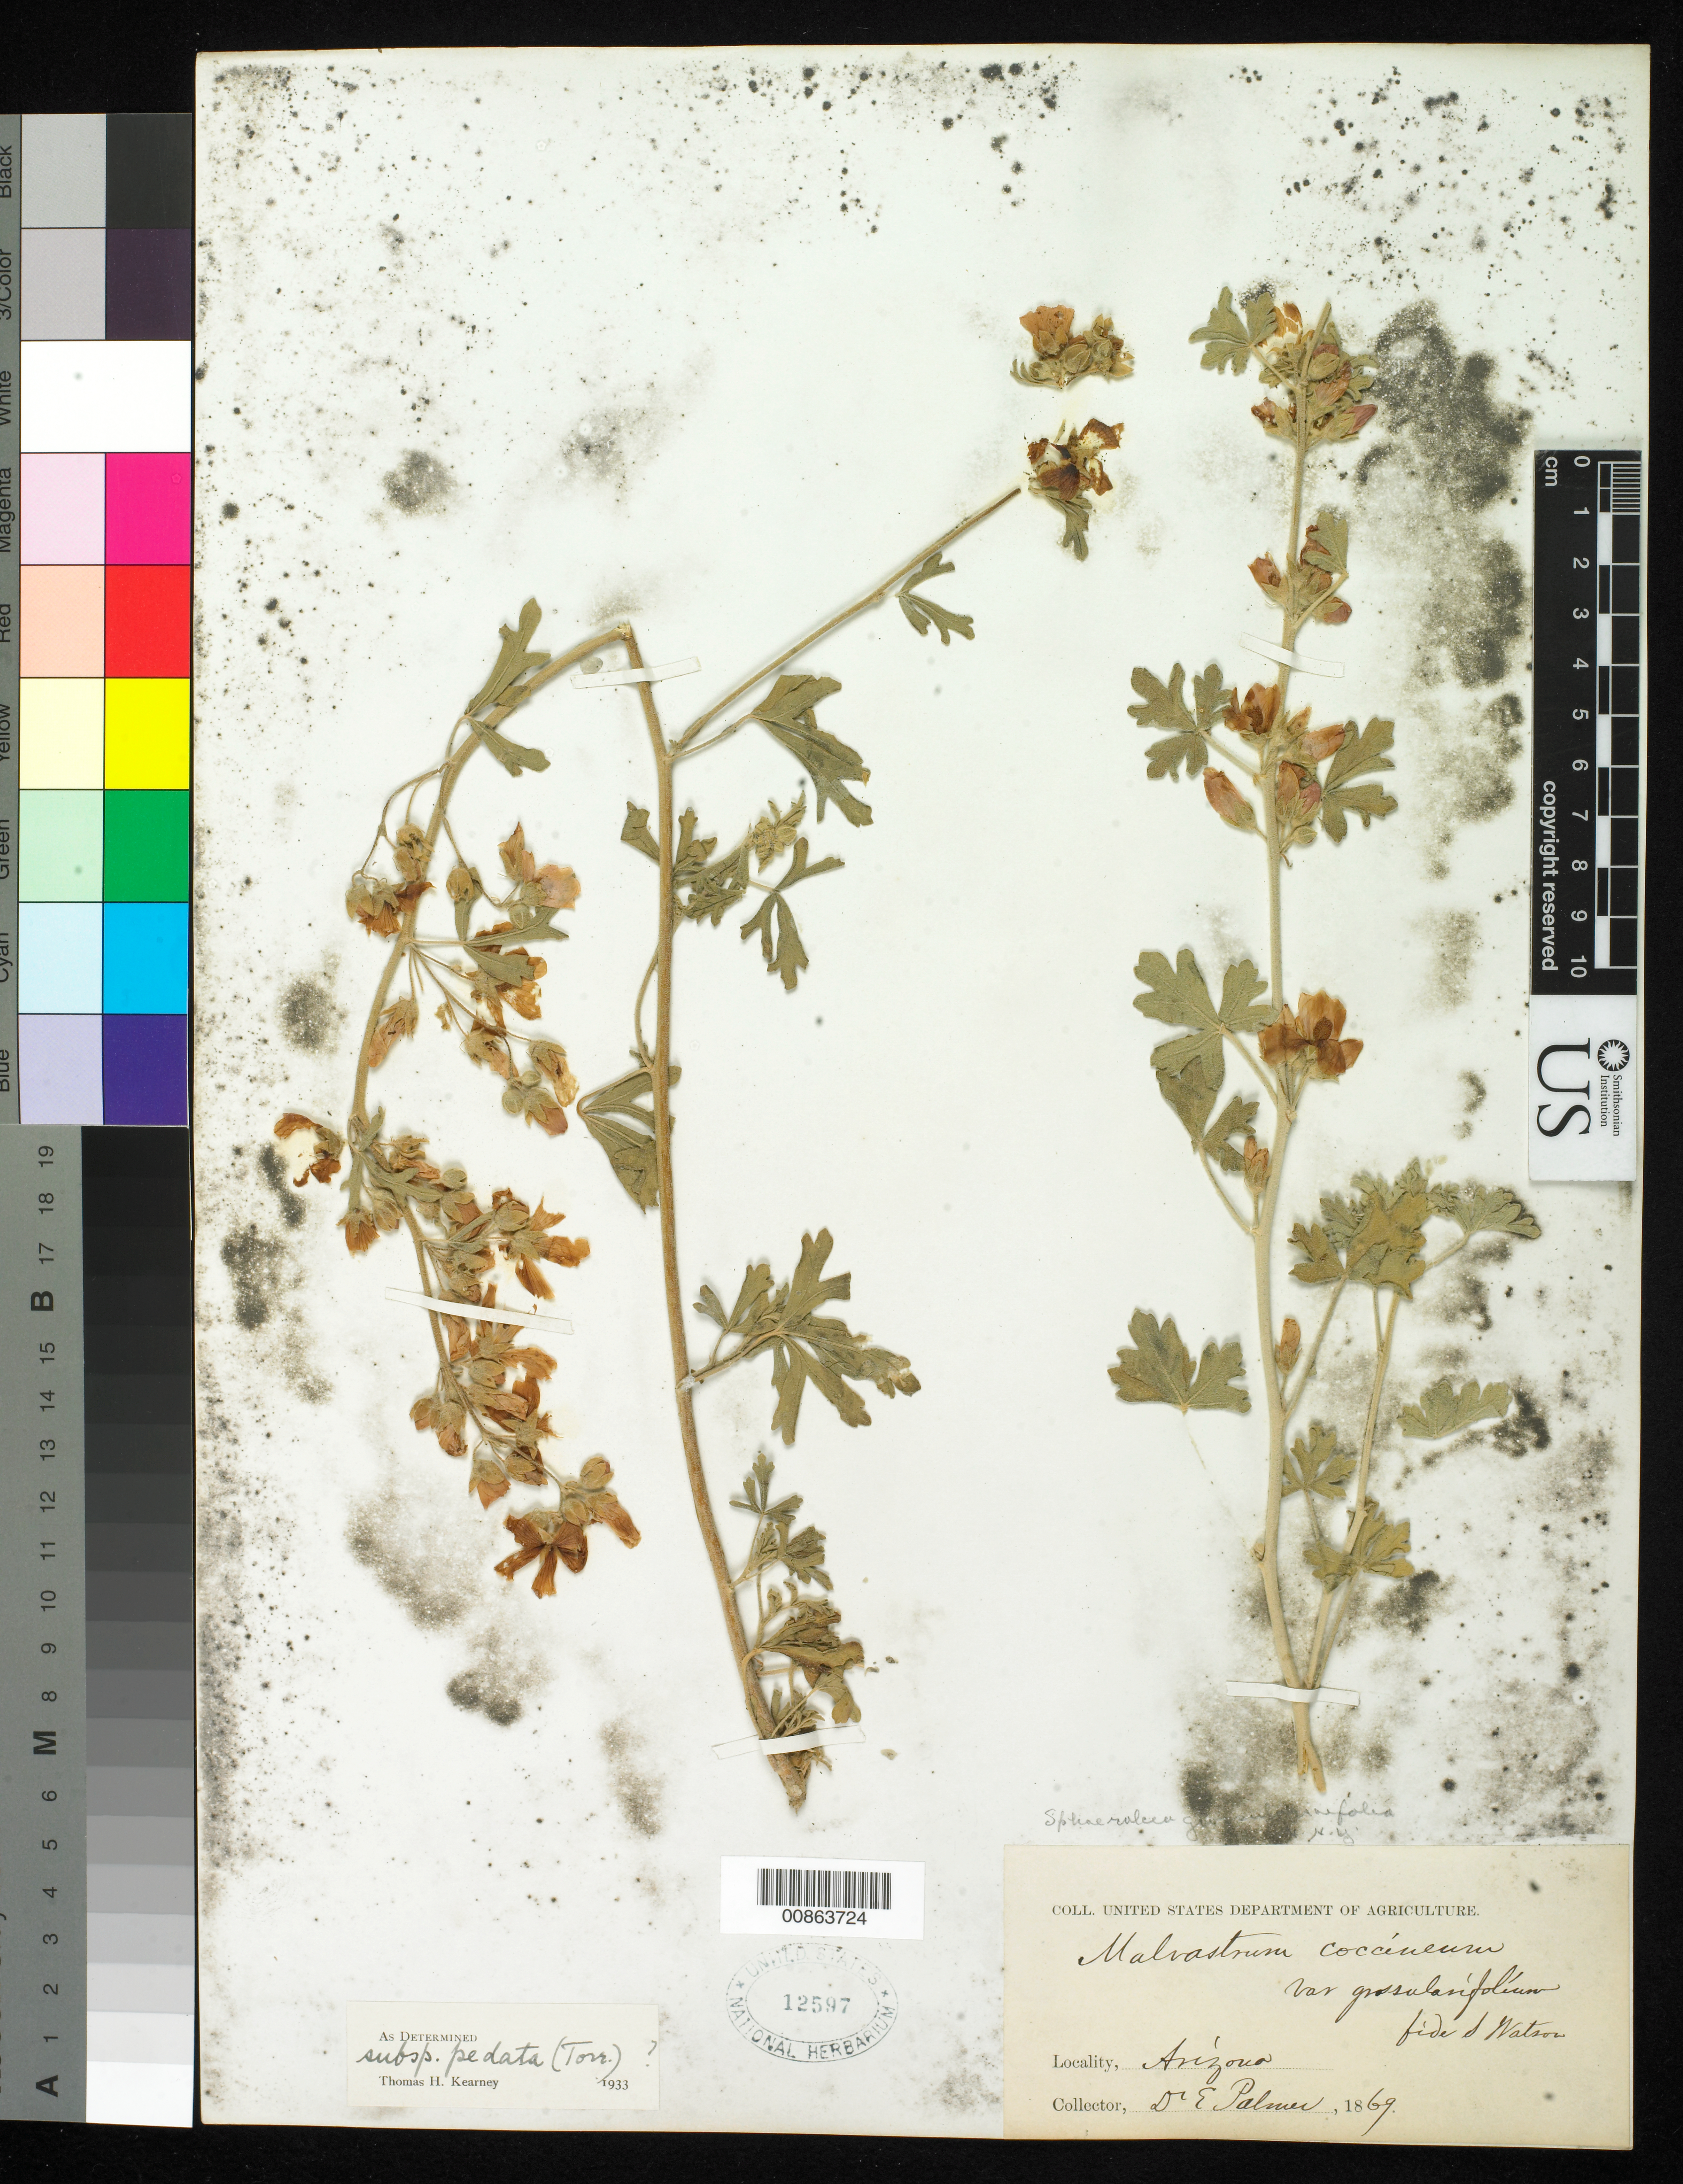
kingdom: Plantae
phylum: Tracheophyta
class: Magnoliopsida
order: Malvales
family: Malvaceae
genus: Sphaeralcea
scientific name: Sphaeralcea grossulariifolia subsp. pedata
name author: (Torr. ex A. Gray) Kearney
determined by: Kearney, T. H.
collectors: E. Palmer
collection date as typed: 1869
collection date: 1869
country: United States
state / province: Arizona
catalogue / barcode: US 12597